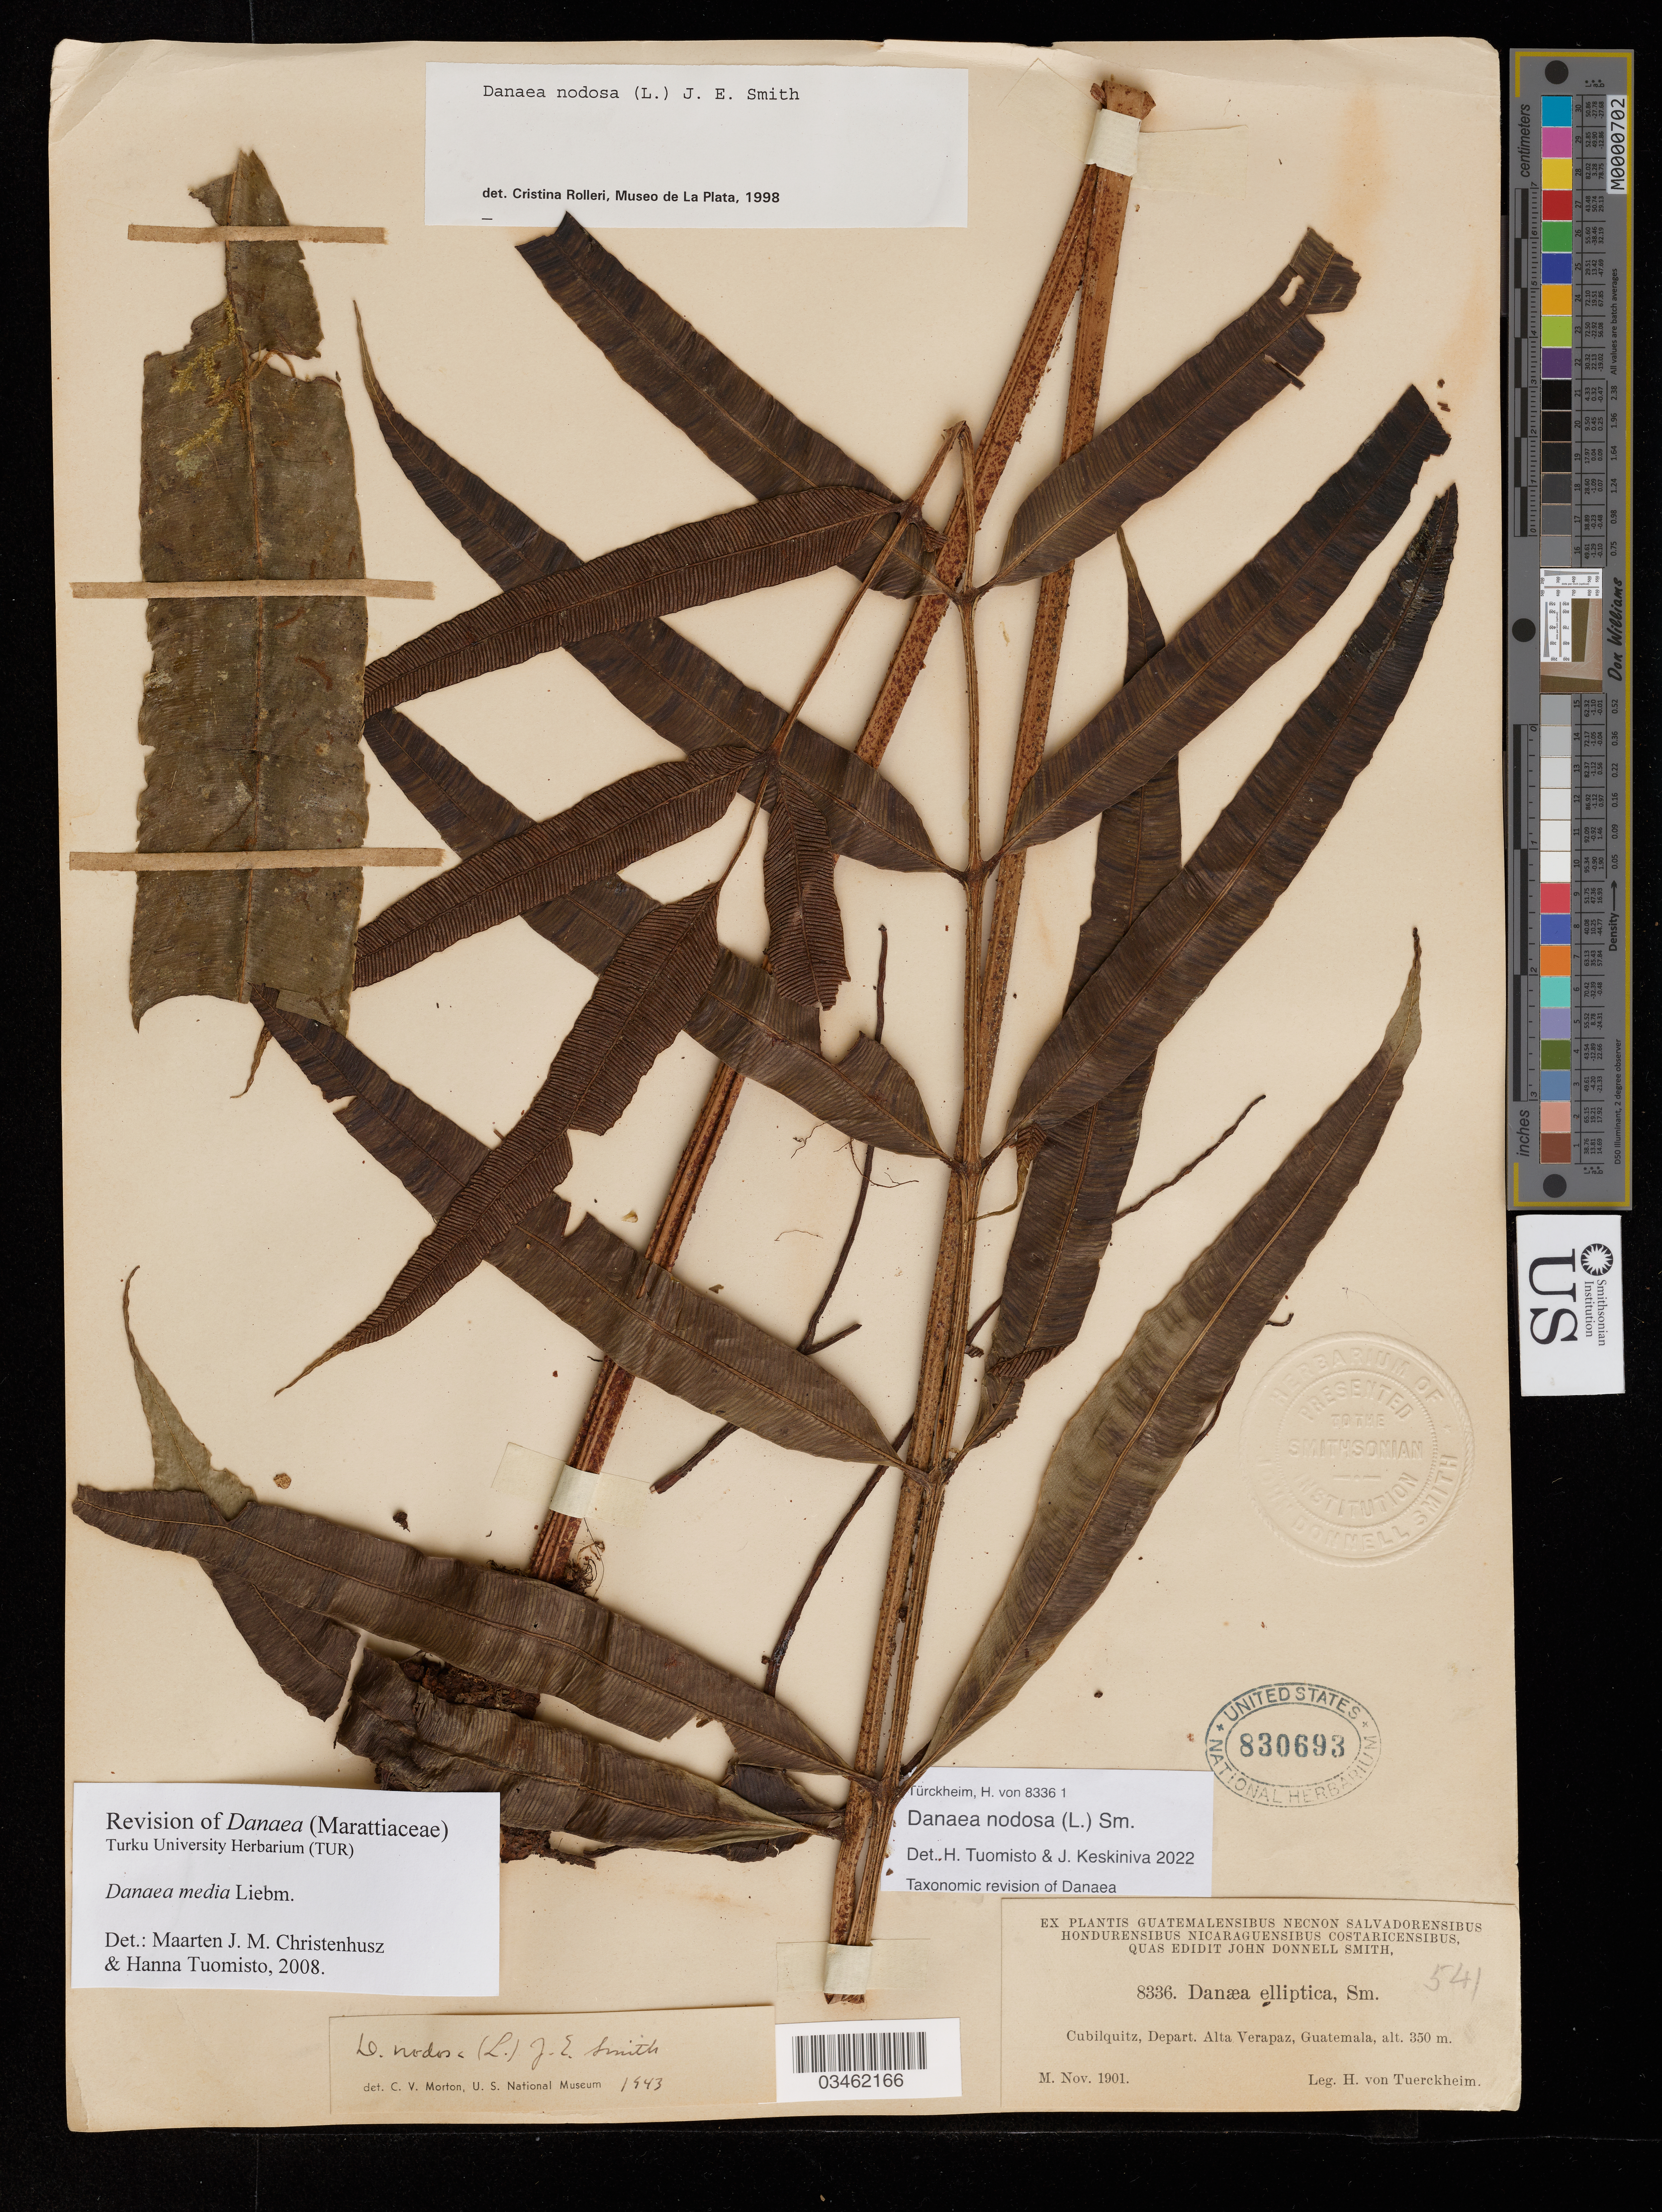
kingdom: Plantae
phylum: Tracheophyta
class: Polypodiopsida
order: Marattiales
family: Marattiaceae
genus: Danaea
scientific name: Danaea nodosa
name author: (L.) Sm.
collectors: H. von Tuerckheim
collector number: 8336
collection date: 1901-11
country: Guatemala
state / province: Alta Verapaz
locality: Cubilquitz, Depart. Alta Verapaz.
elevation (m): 350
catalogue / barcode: US 830693